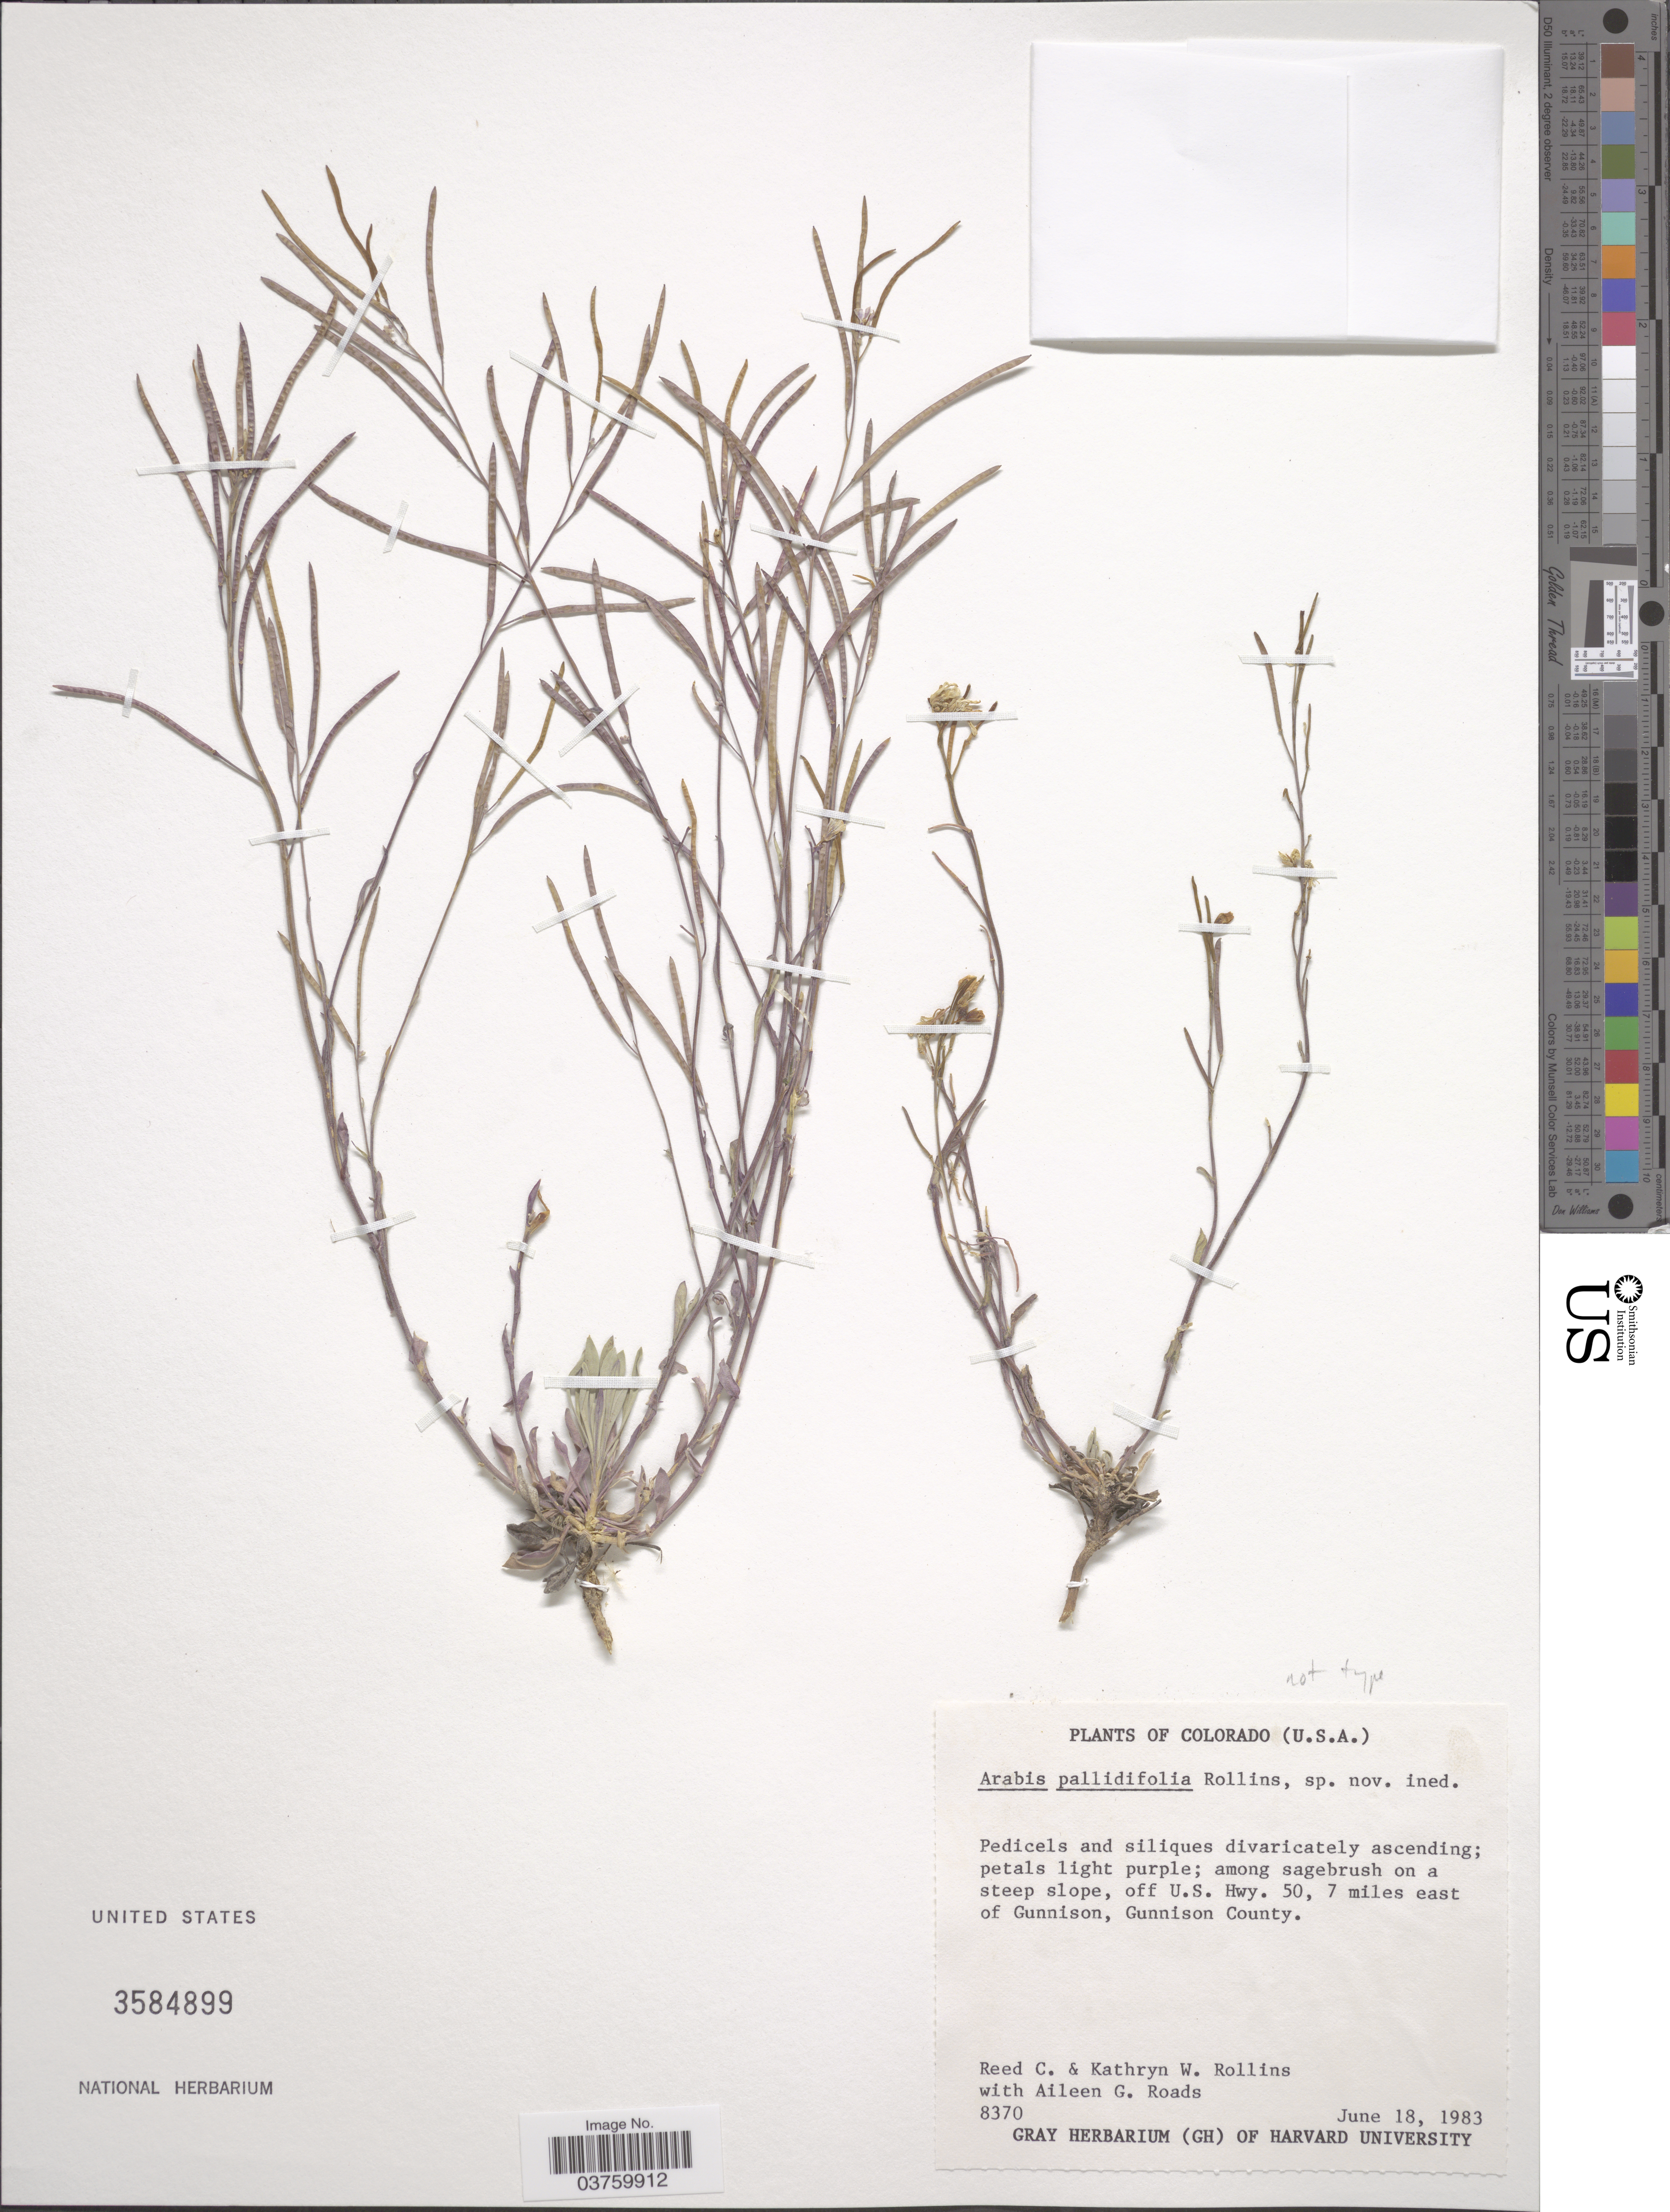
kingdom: Plantae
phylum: Tracheophyta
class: Magnoliopsida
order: Brassicales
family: Brassicaceae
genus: Boechera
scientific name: Boechera pallidifolia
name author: (Rollins) W.A. Weber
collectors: R. C. Rollins, K. W. Rollins & A. Roads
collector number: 8370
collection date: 1983-06-18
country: United States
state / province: Colorado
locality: Off U.S. Hwy. 50, 7 miles east of Gunnison, Gunnison County.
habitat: among sagebrush on a steep slope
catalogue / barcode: US 3584899